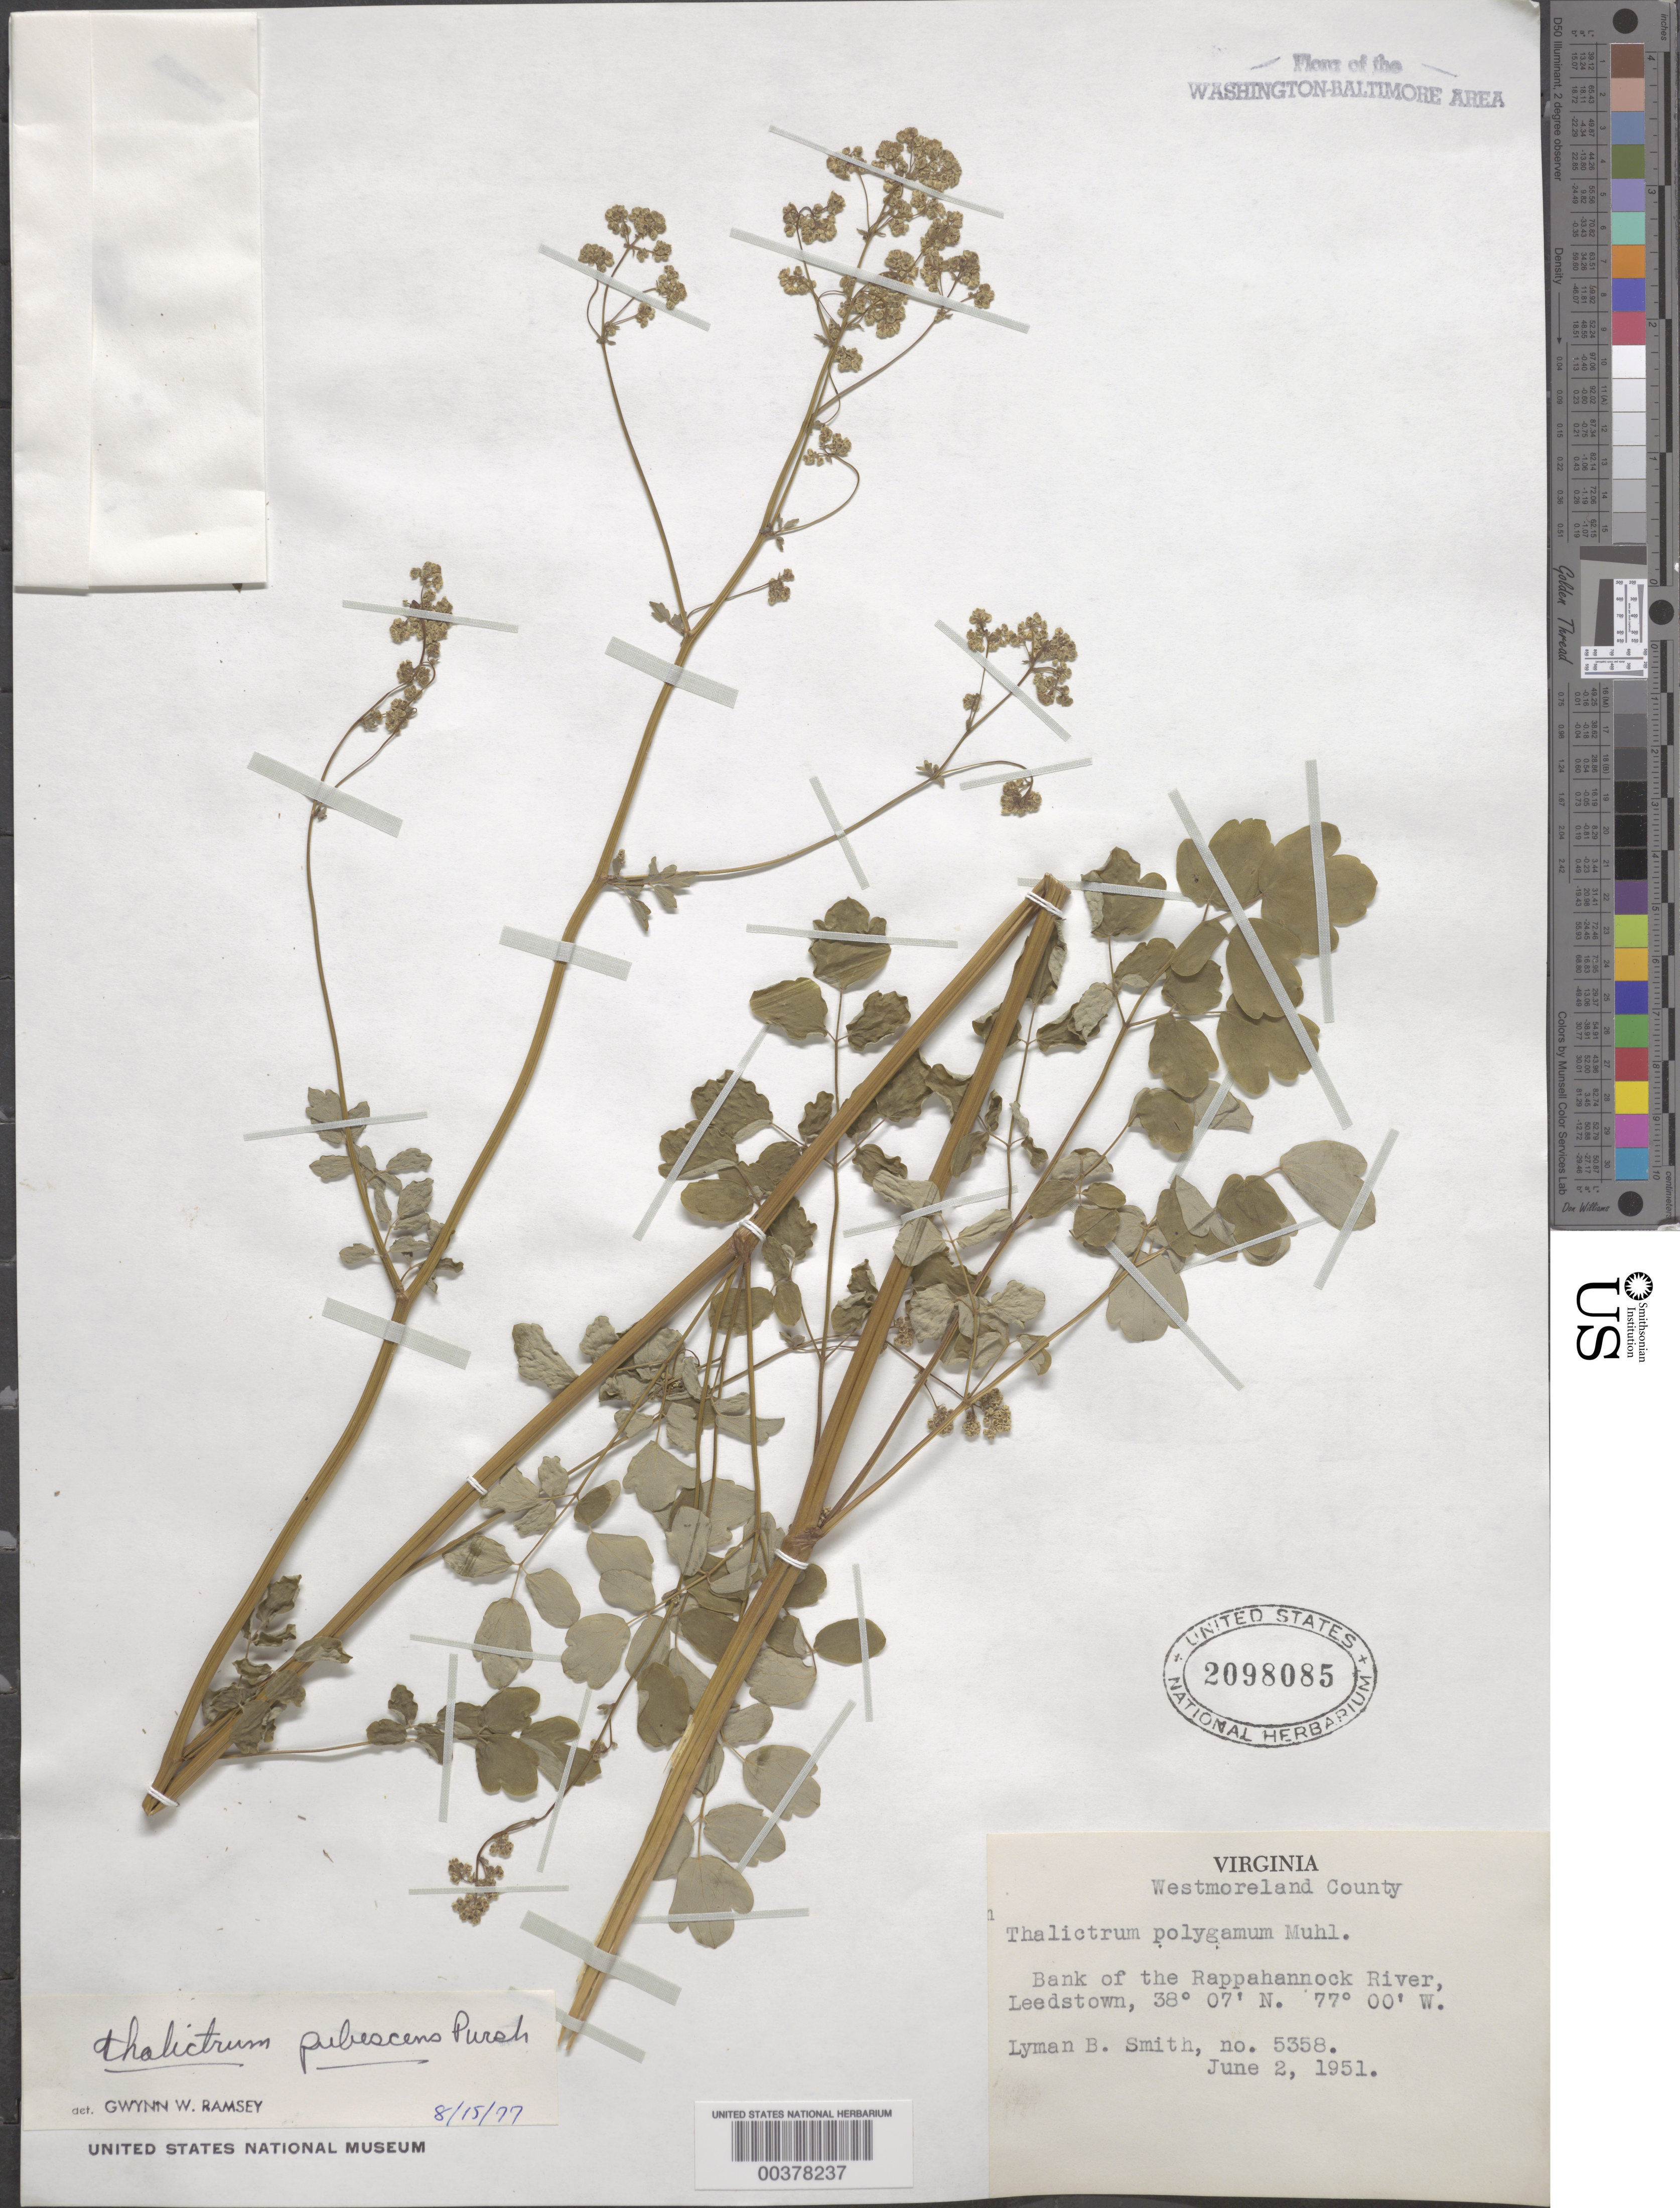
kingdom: Plantae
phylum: Tracheophyta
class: Magnoliopsida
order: Ranunculales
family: Ranunculaceae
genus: Thalictrum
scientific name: Thalictrum pubescens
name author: Pursh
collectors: L. Smith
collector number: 5358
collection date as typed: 02 Jun 1951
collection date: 1951-06-02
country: United States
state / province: Virginia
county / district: Westmoreland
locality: Rappahannock River, Leedstown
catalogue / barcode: US 2098085